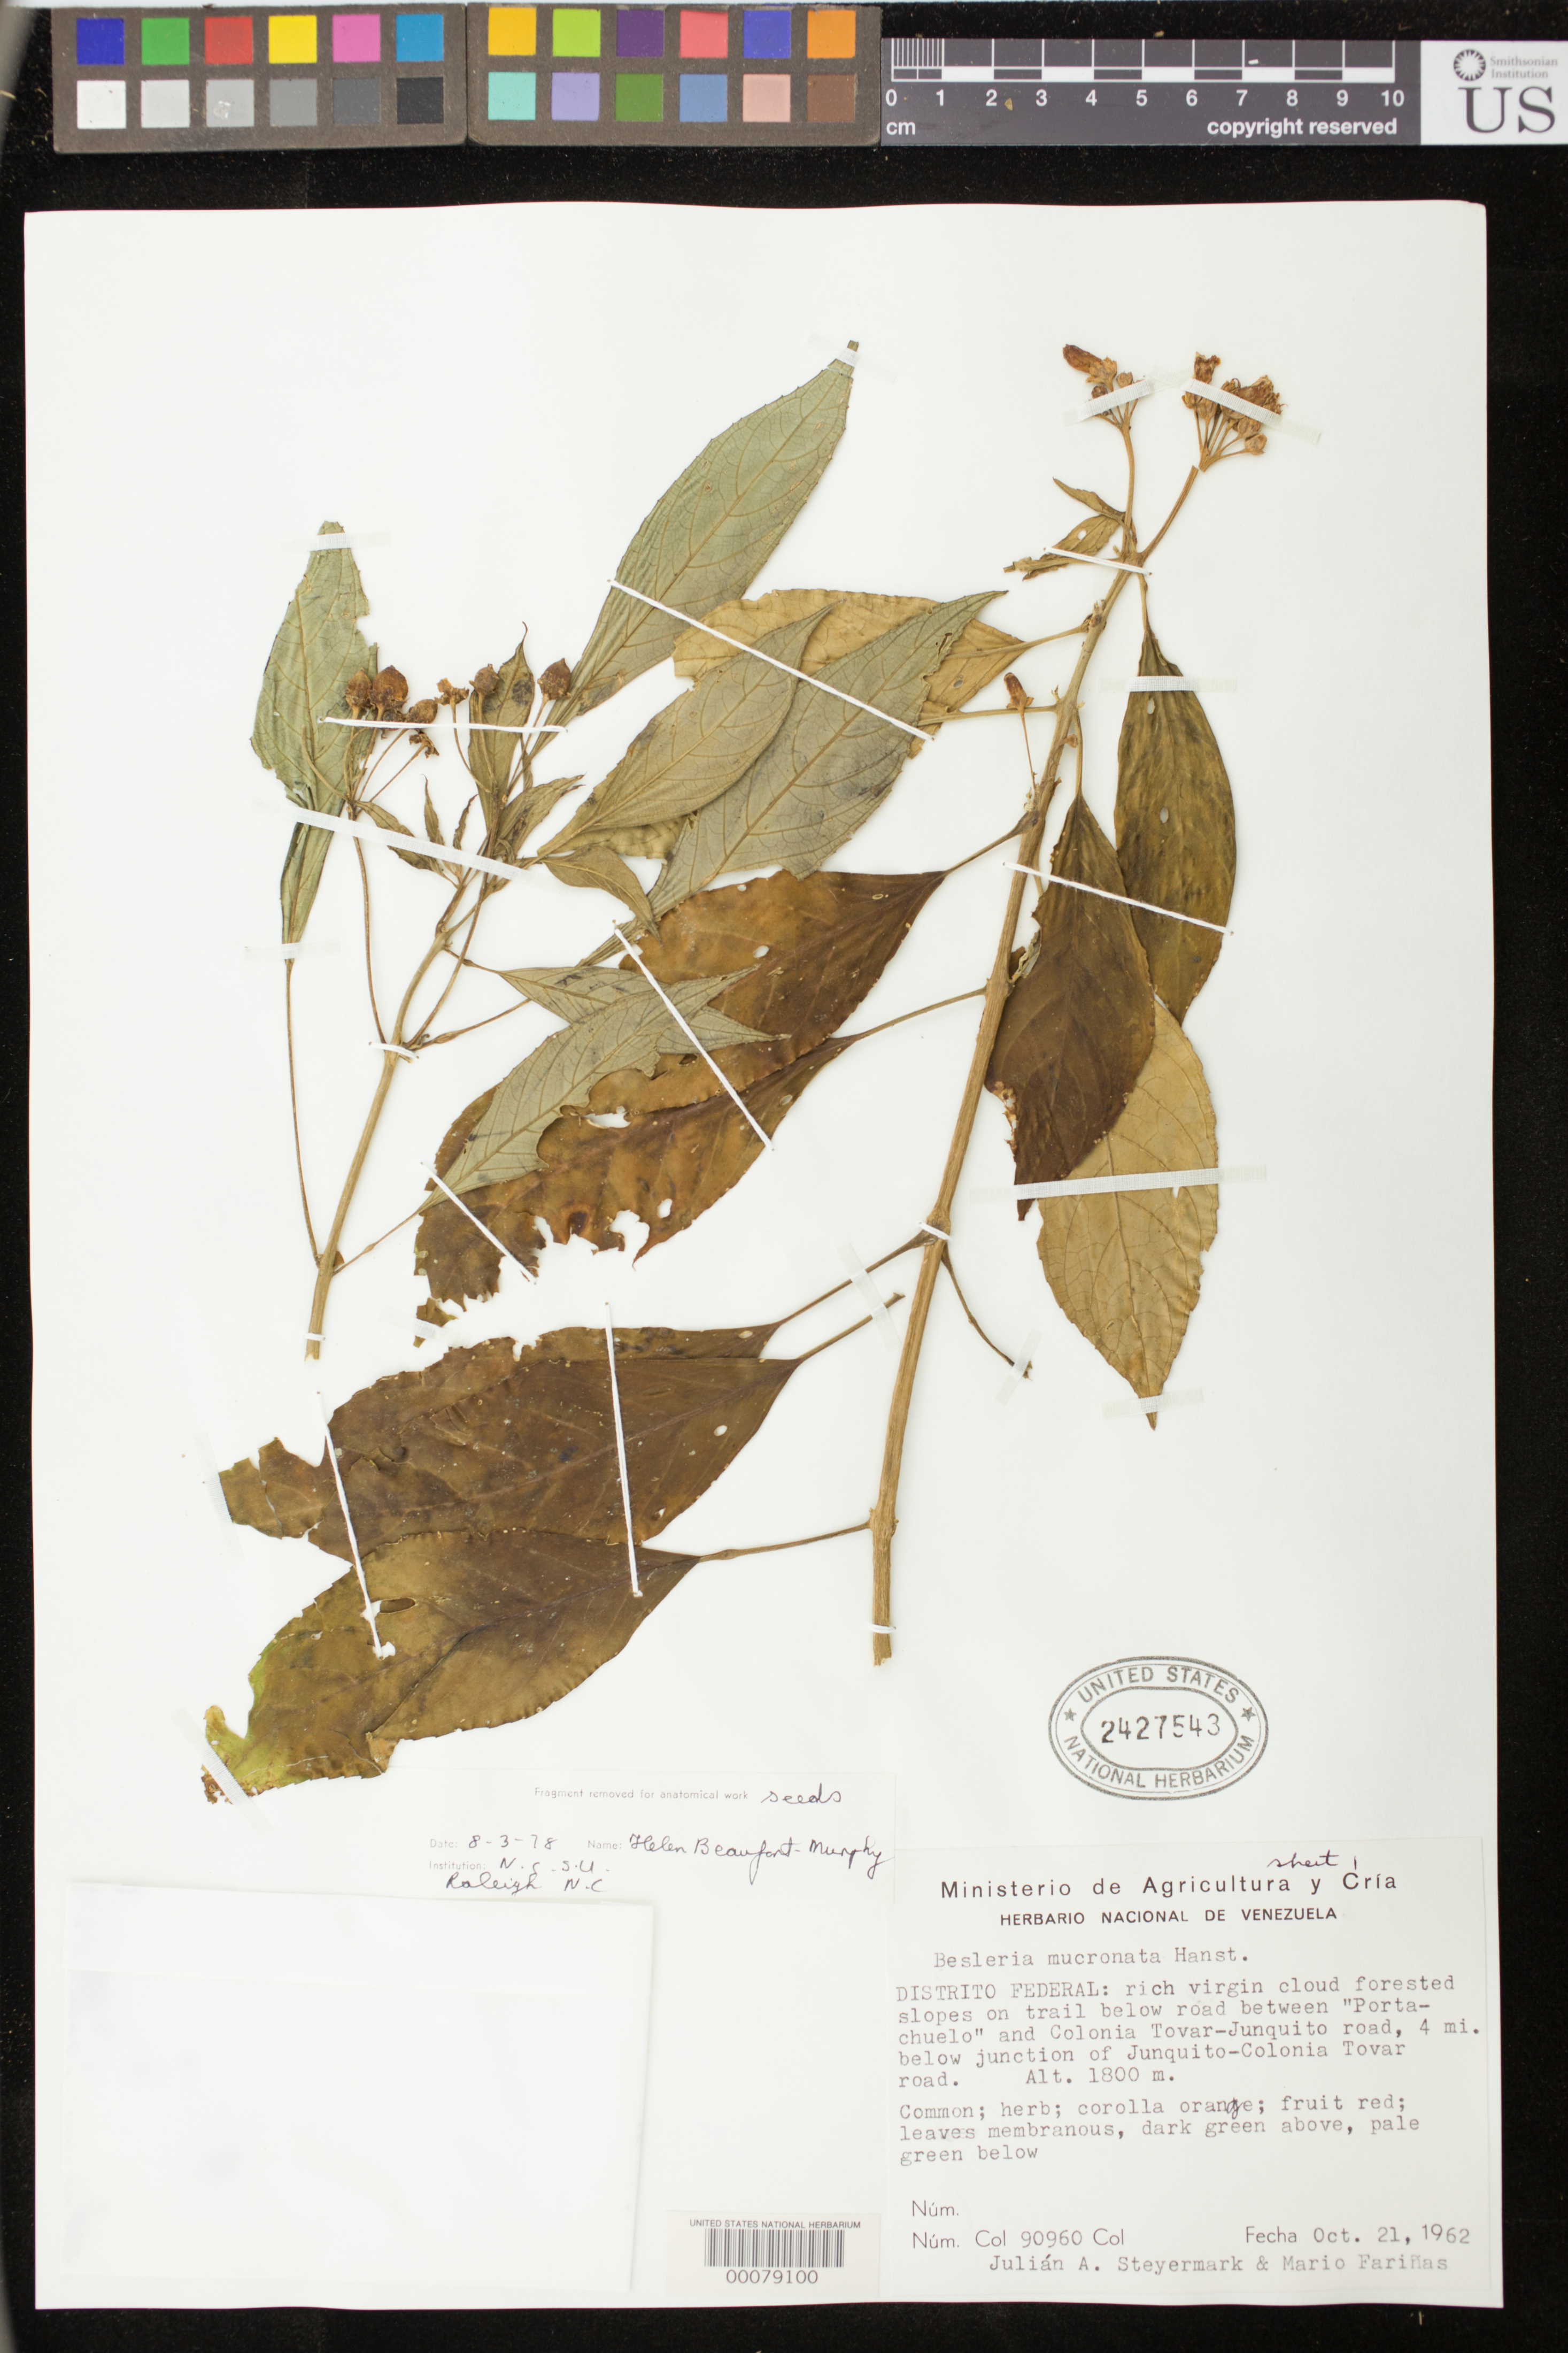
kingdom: Plantae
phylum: Tracheophyta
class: Magnoliopsida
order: Lamiales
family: Gesneriaceae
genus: Besleria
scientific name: Besleria mucronata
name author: Hanst.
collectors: J. Steyermark & M. Fariñas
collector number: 90960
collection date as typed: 21 Oct 1962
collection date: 1962-10-21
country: Venezuela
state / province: Distrito Federal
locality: Below road between "Portachuelo" and Colonia Tovar-Junquito rd, 4 mi below junction of Junquito-Colonia Tovar road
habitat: Rich virgin cloud forested slopes on trail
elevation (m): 1800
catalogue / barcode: US 2427543